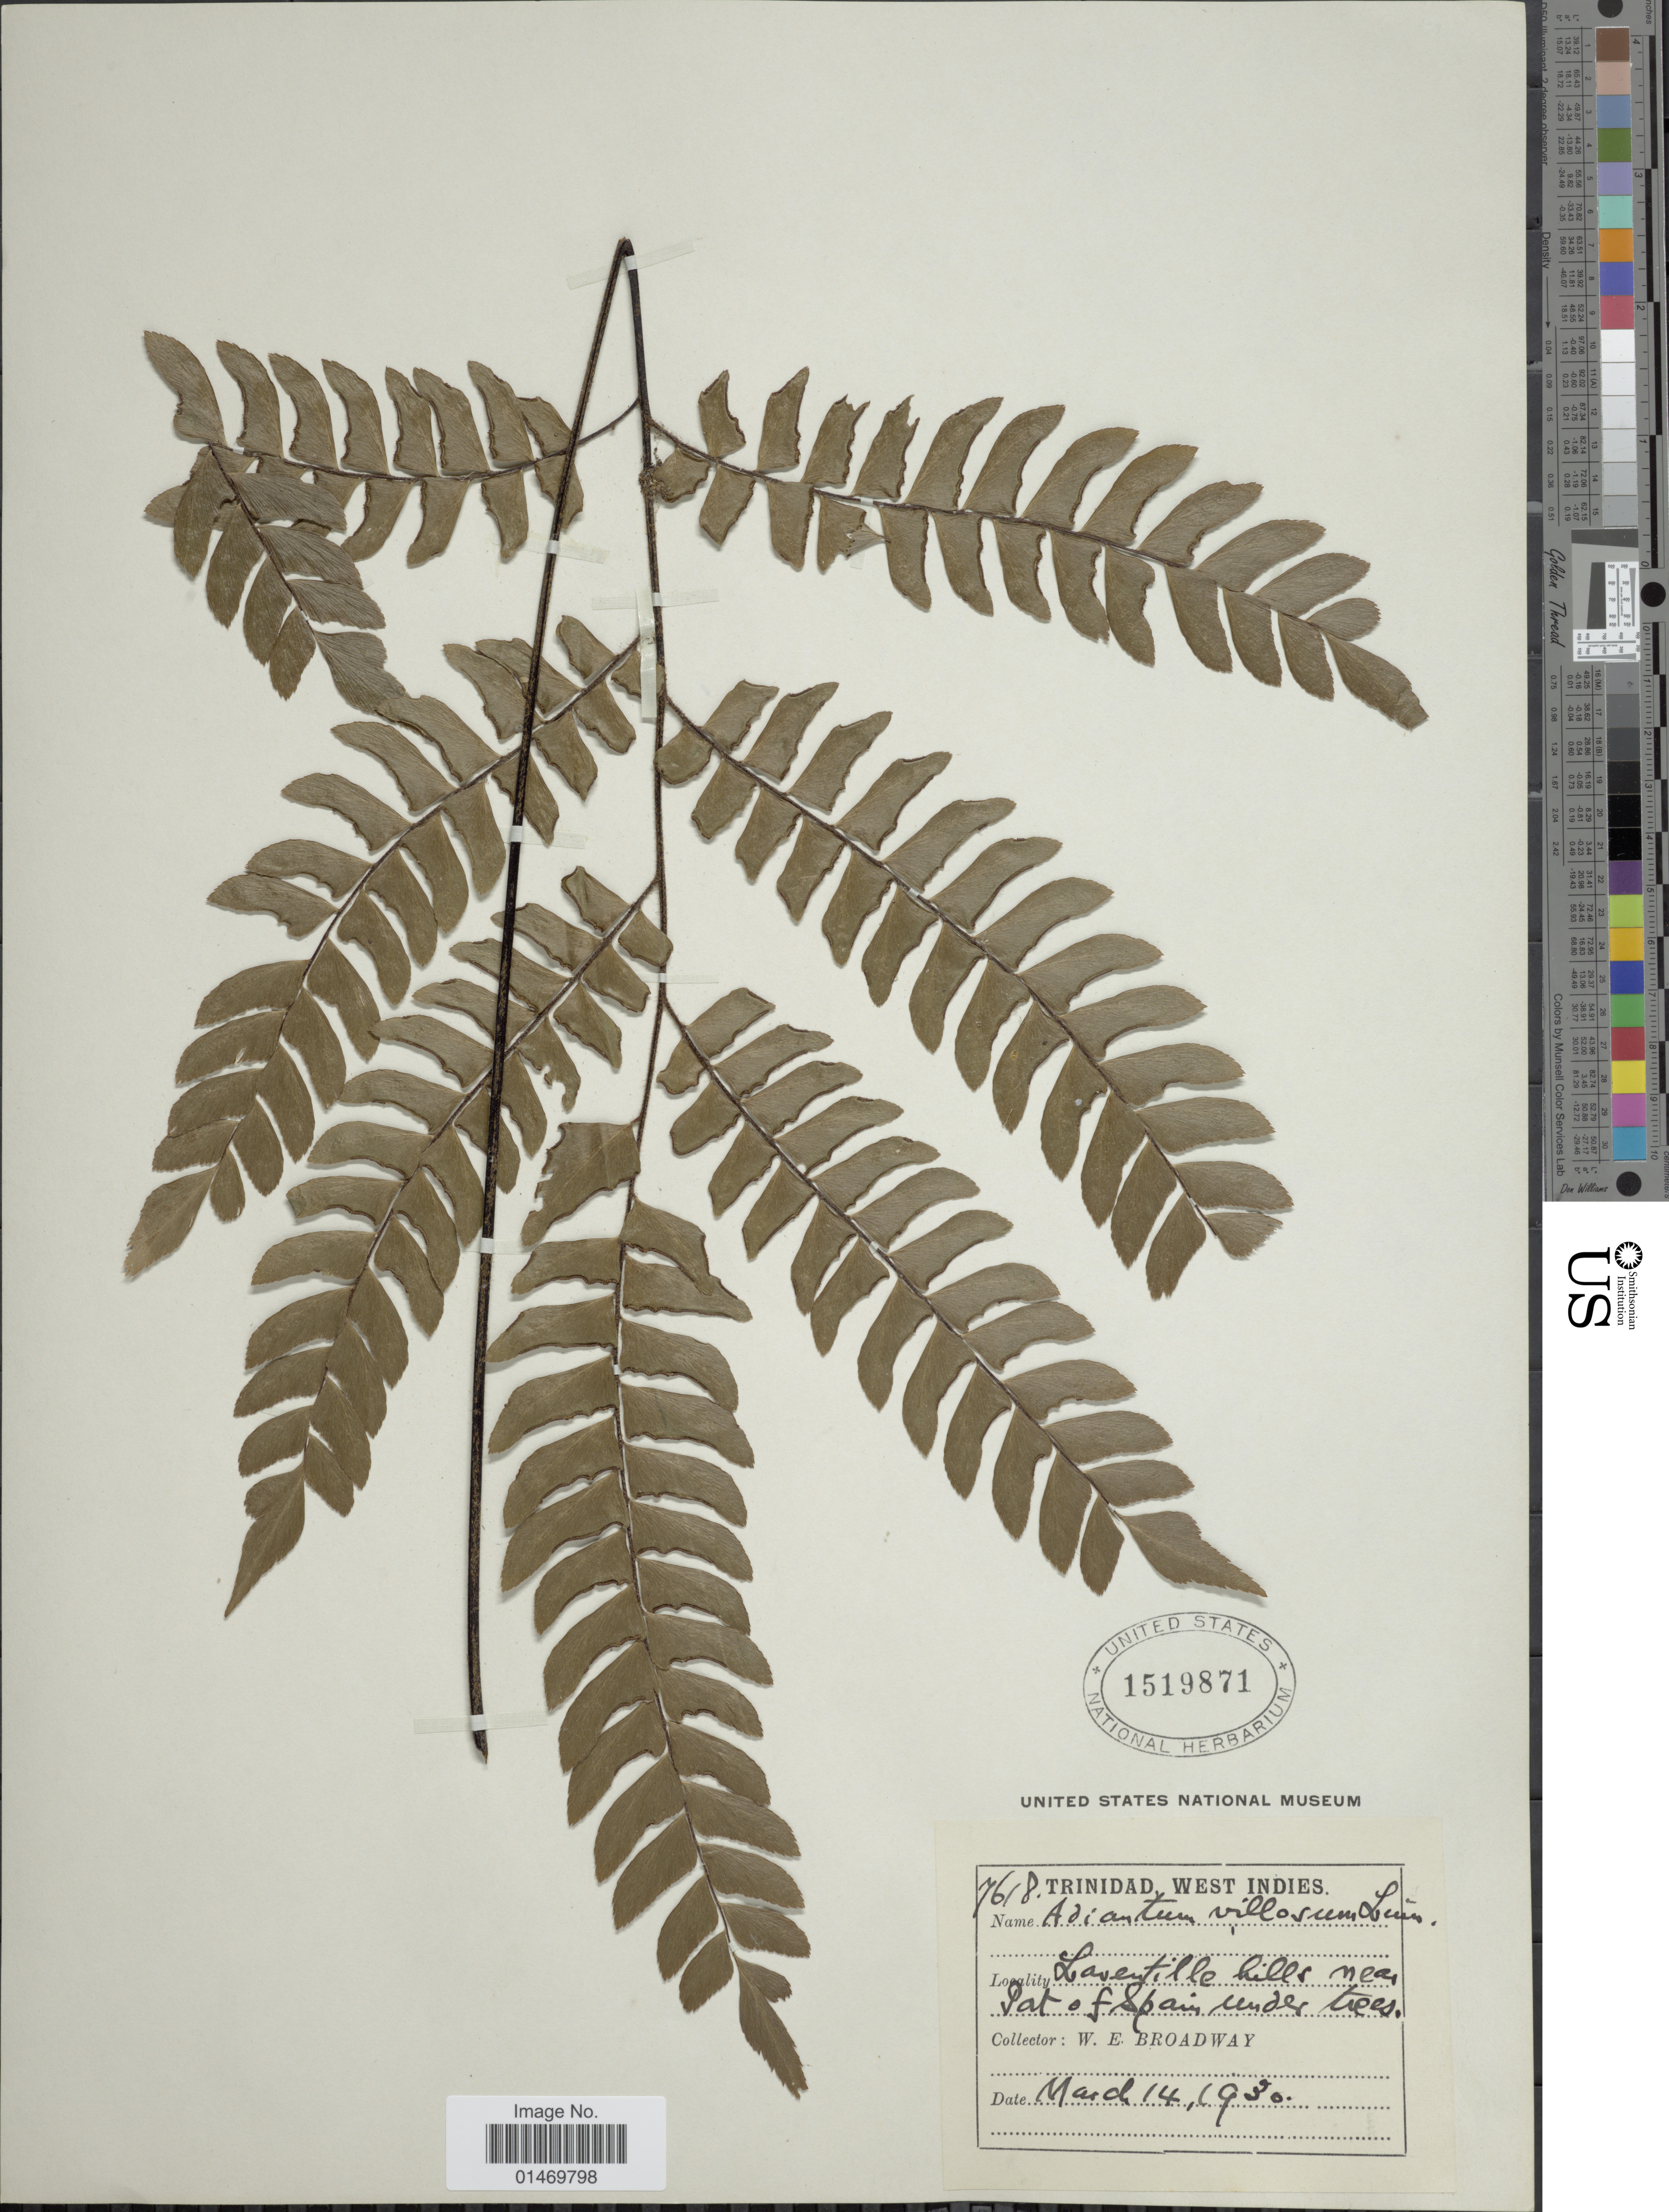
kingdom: Plantae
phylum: Tracheophyta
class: Polypodiopsida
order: Polypodiales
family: Pteridaceae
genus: Adiantum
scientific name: Adiantum villosum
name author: L.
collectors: W. E. Broadway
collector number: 7618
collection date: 1930-03-14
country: Trinidad and Tobago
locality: Trinidad, West Indies, Laventille Hill near Port of Spain under trees.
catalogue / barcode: US 1519871